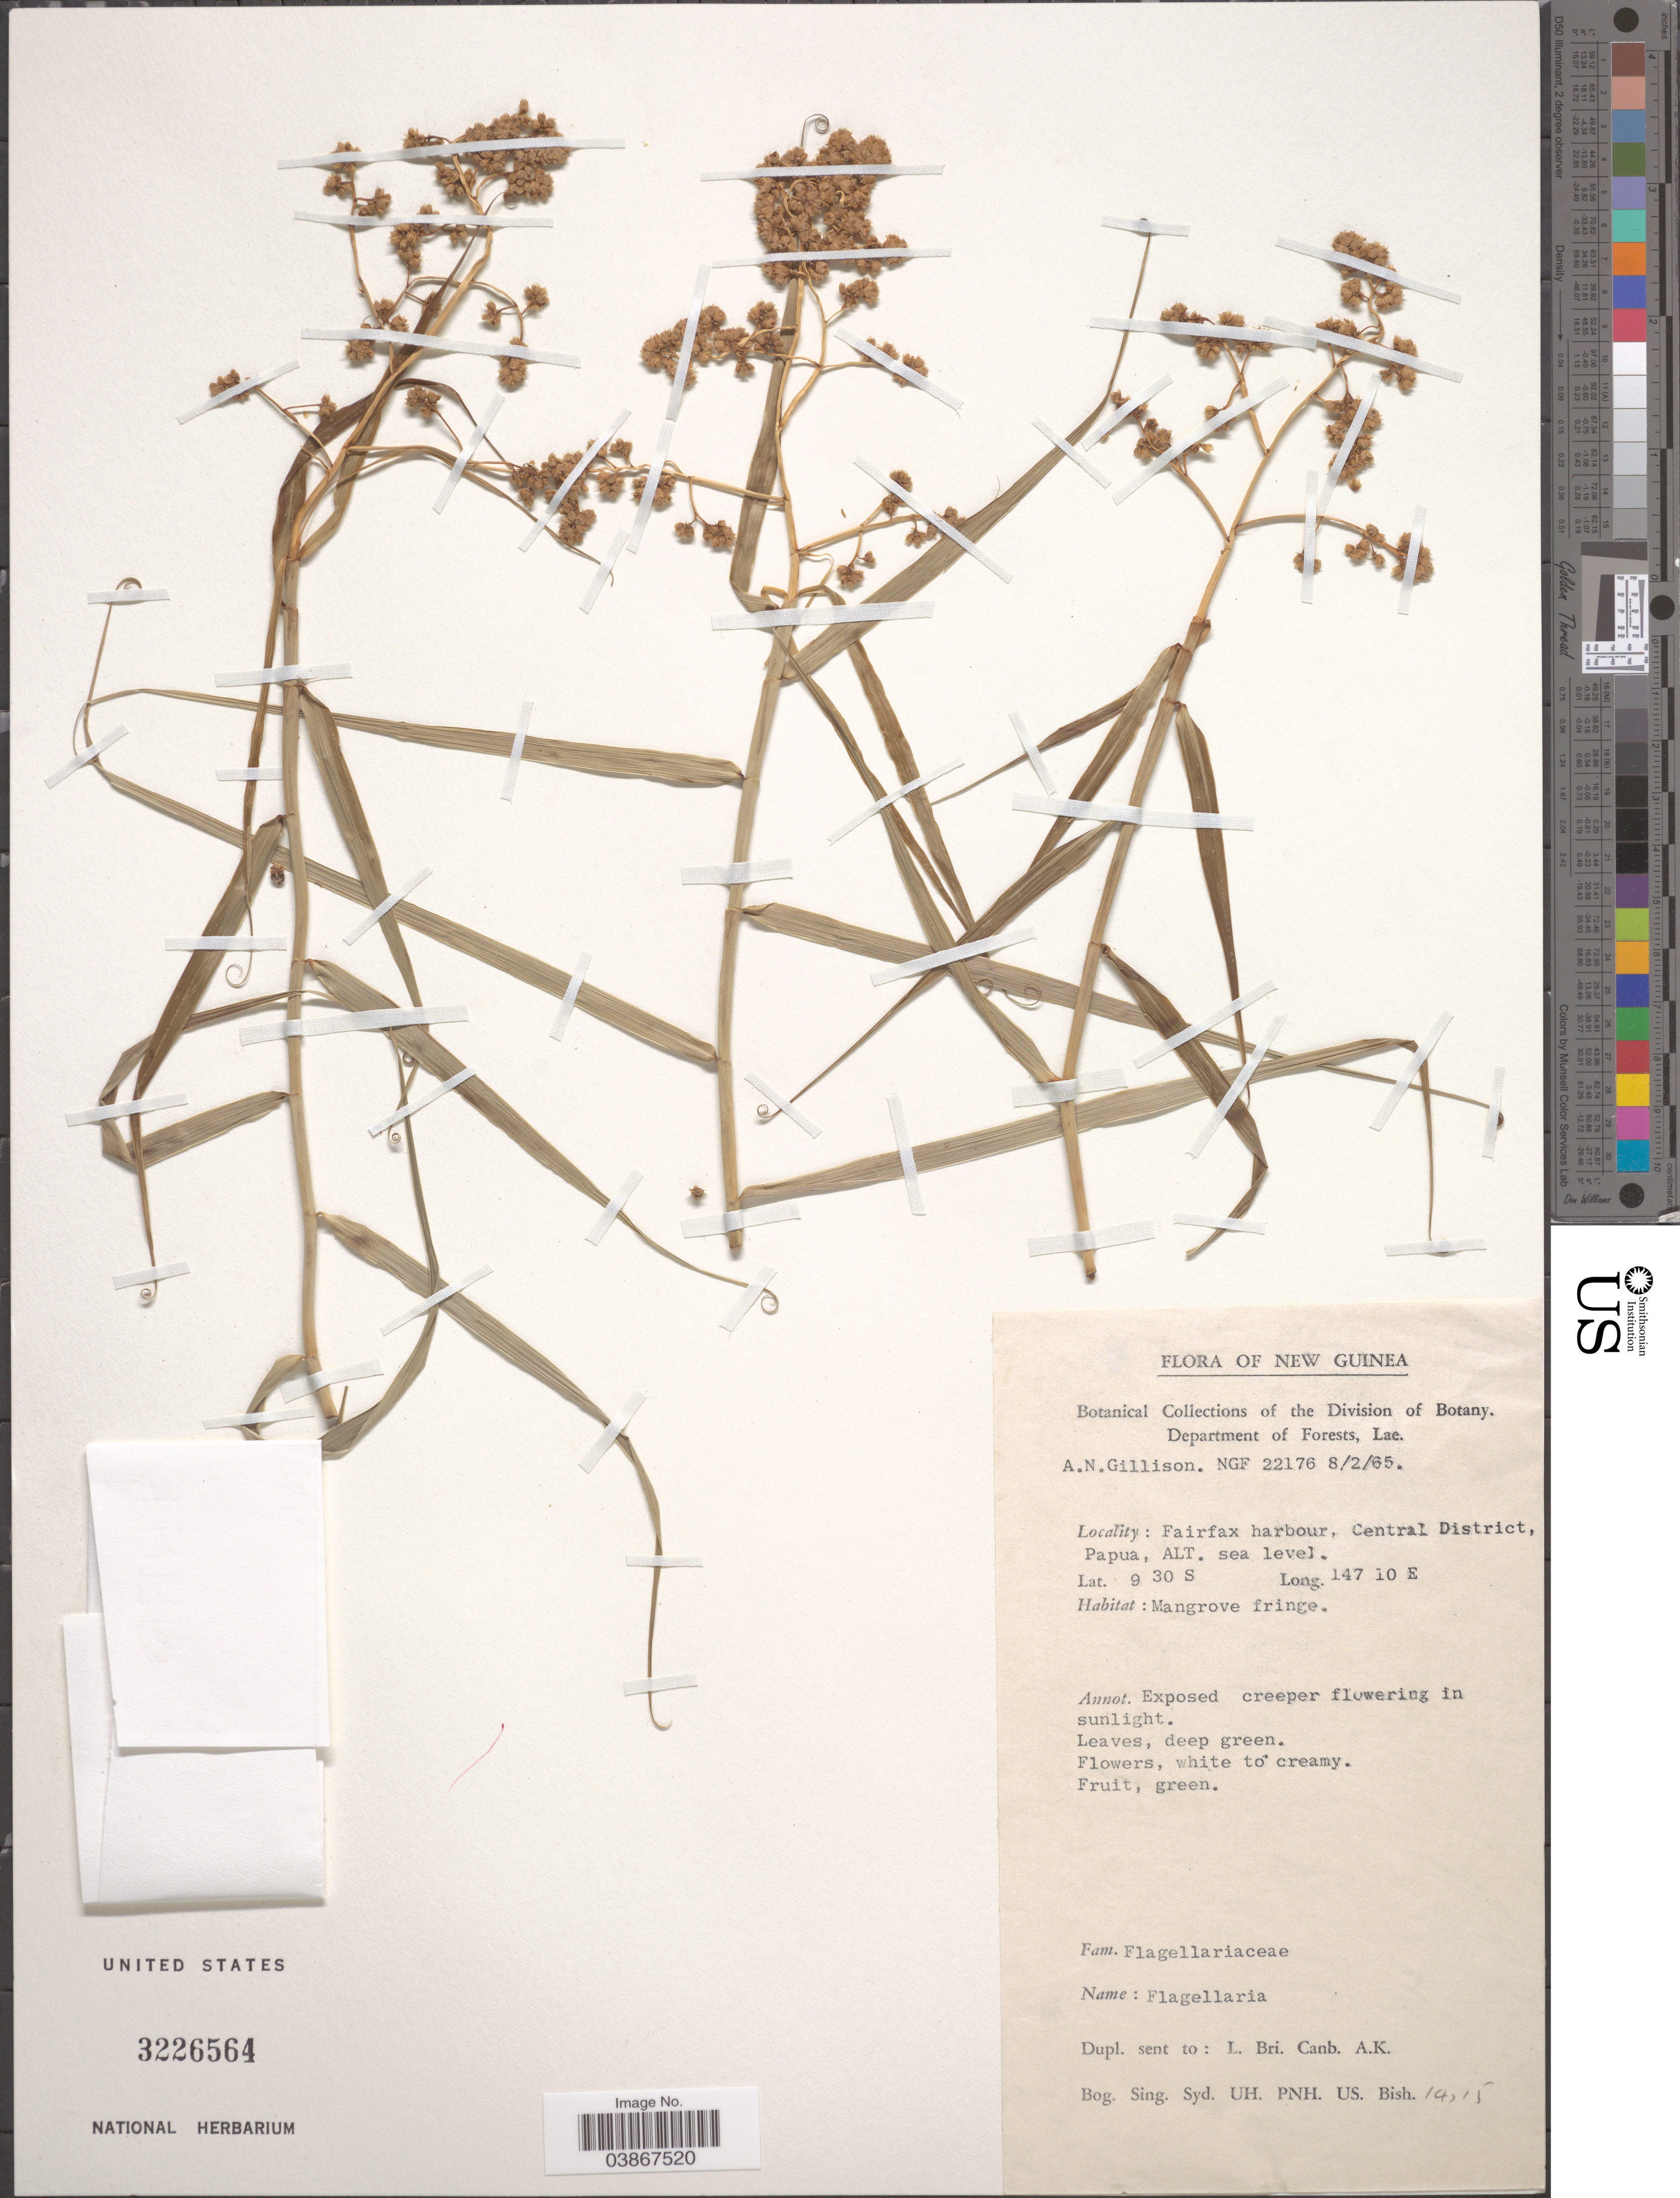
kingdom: Plantae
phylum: Tracheophyta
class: Liliopsida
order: Poales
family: Flagellariaceae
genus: Flagellaria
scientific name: Flagellaria sp.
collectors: A. Gillison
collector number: NGF 22176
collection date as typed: Transcribed d/m/y: 8/2/65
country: Papua New Guinea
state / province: Central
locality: New Guinea. Fairfax harbour, Central District, Papua.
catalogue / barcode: US 3226564